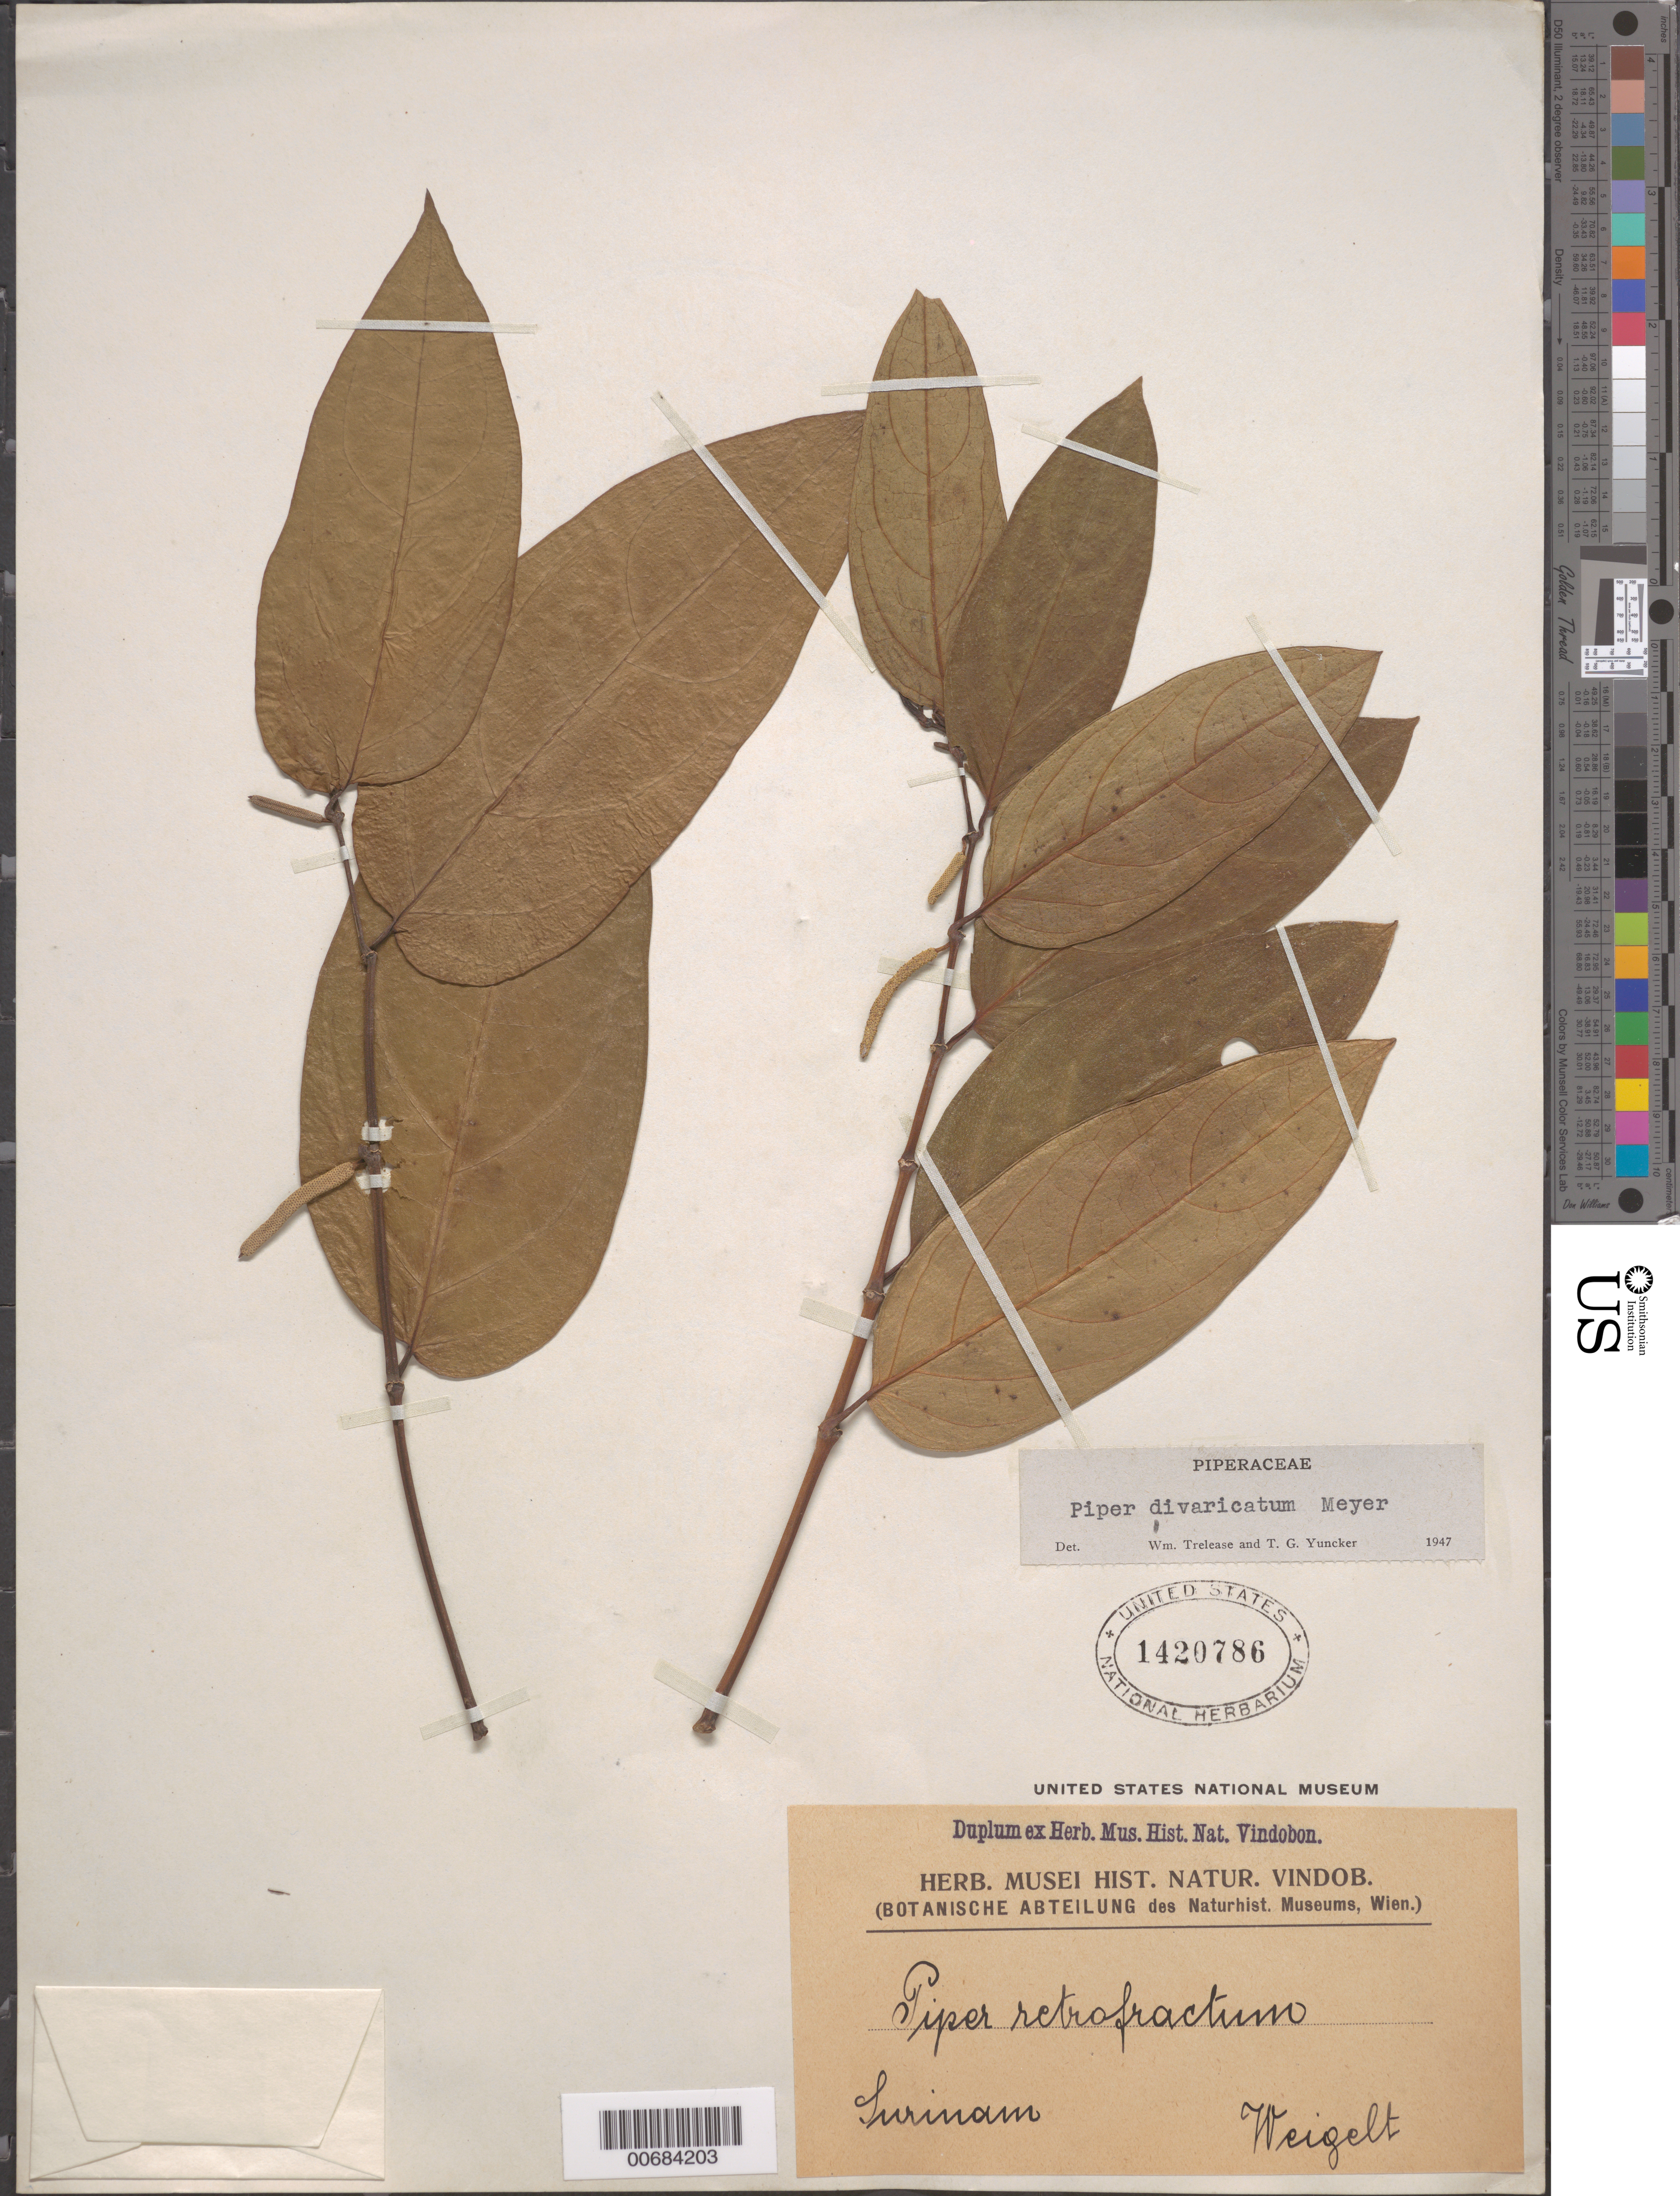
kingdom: Plantae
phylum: Tracheophyta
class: Magnoliopsida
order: Piperales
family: Piperaceae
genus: Piper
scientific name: Piper divaricatum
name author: G. Mey.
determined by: Trelease, W.; Yuncker, T. G.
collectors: C. Weigelt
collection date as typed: s.d.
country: Suriname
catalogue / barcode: US 1420786